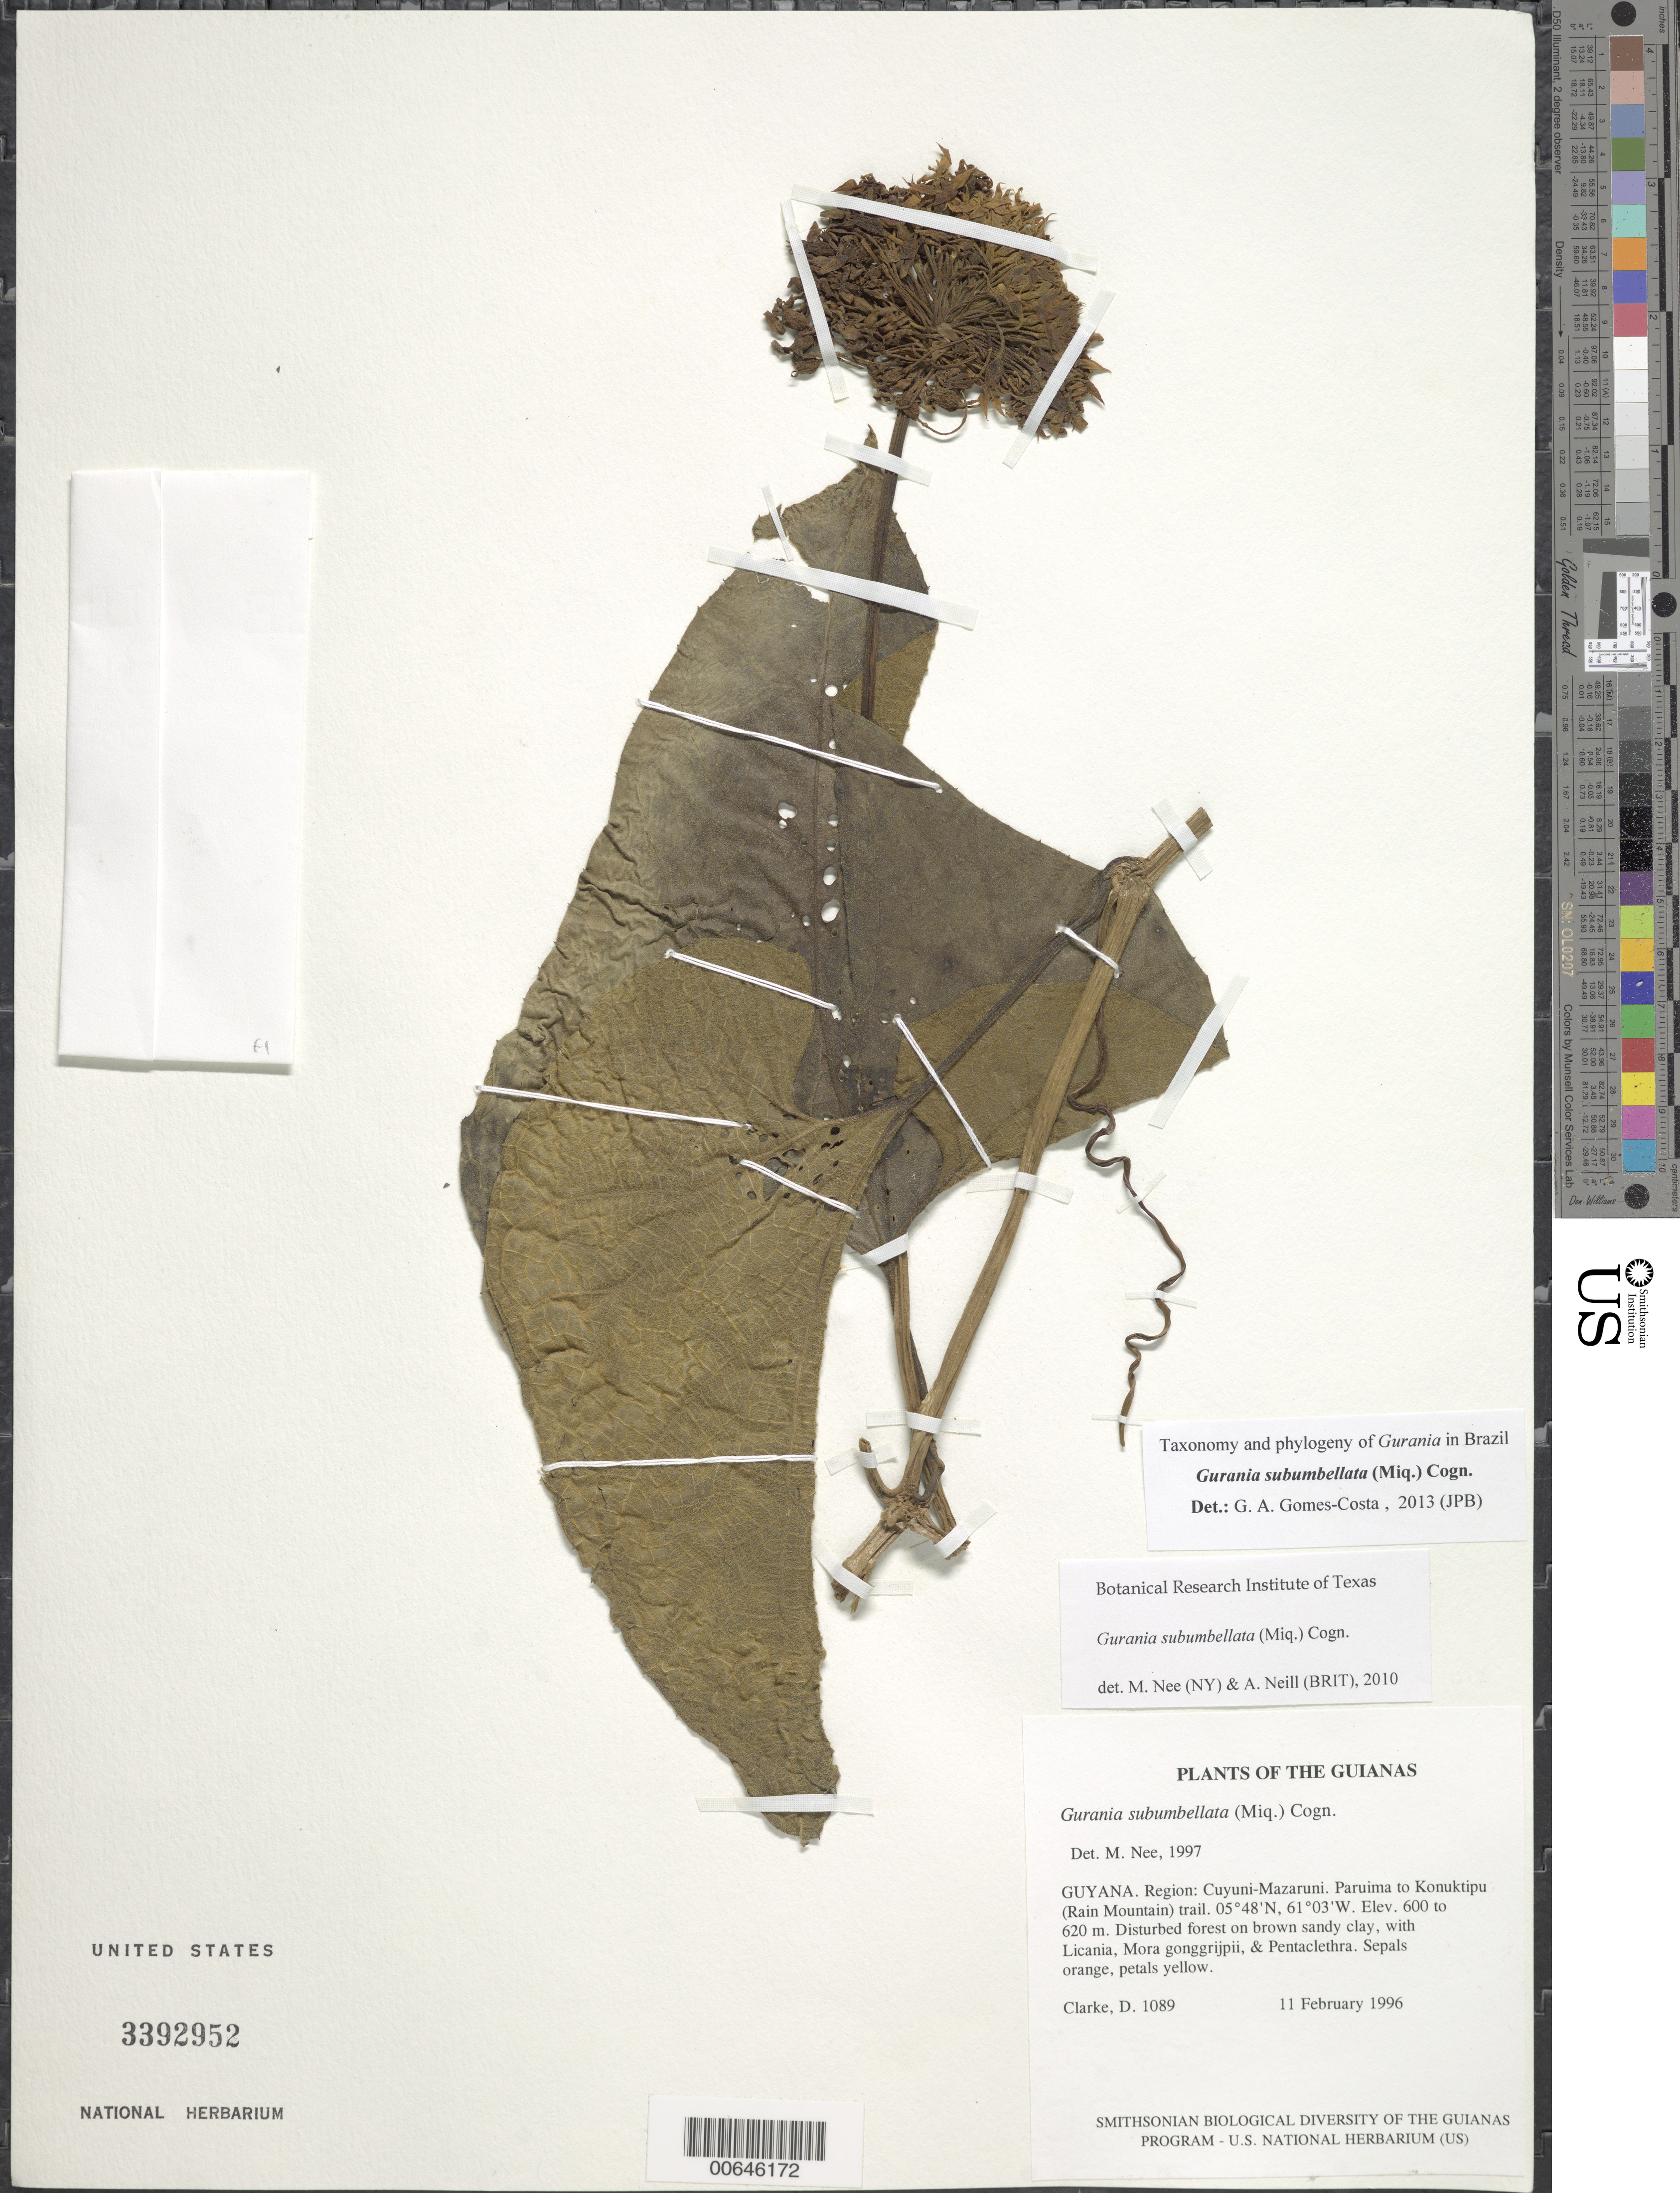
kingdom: Plantae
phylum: Tracheophyta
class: Magnoliopsida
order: Cucurbitales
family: Cucurbitaceae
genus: Gurania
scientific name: Gurania subumbellata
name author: (Miq.) Cogn.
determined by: Gomes-Costa, G. A.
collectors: H. D. Clarke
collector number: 1089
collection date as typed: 11 February 1996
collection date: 1996-02-11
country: Guyana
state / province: Cuyuni-Mazaruni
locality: Paruima to Konuktipu (Rain Mountain) trail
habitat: Disturbed forest on brown sandy clay, with Licania, Mora gonggrijpii, & Pentaclethra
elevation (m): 600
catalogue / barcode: US 3392952